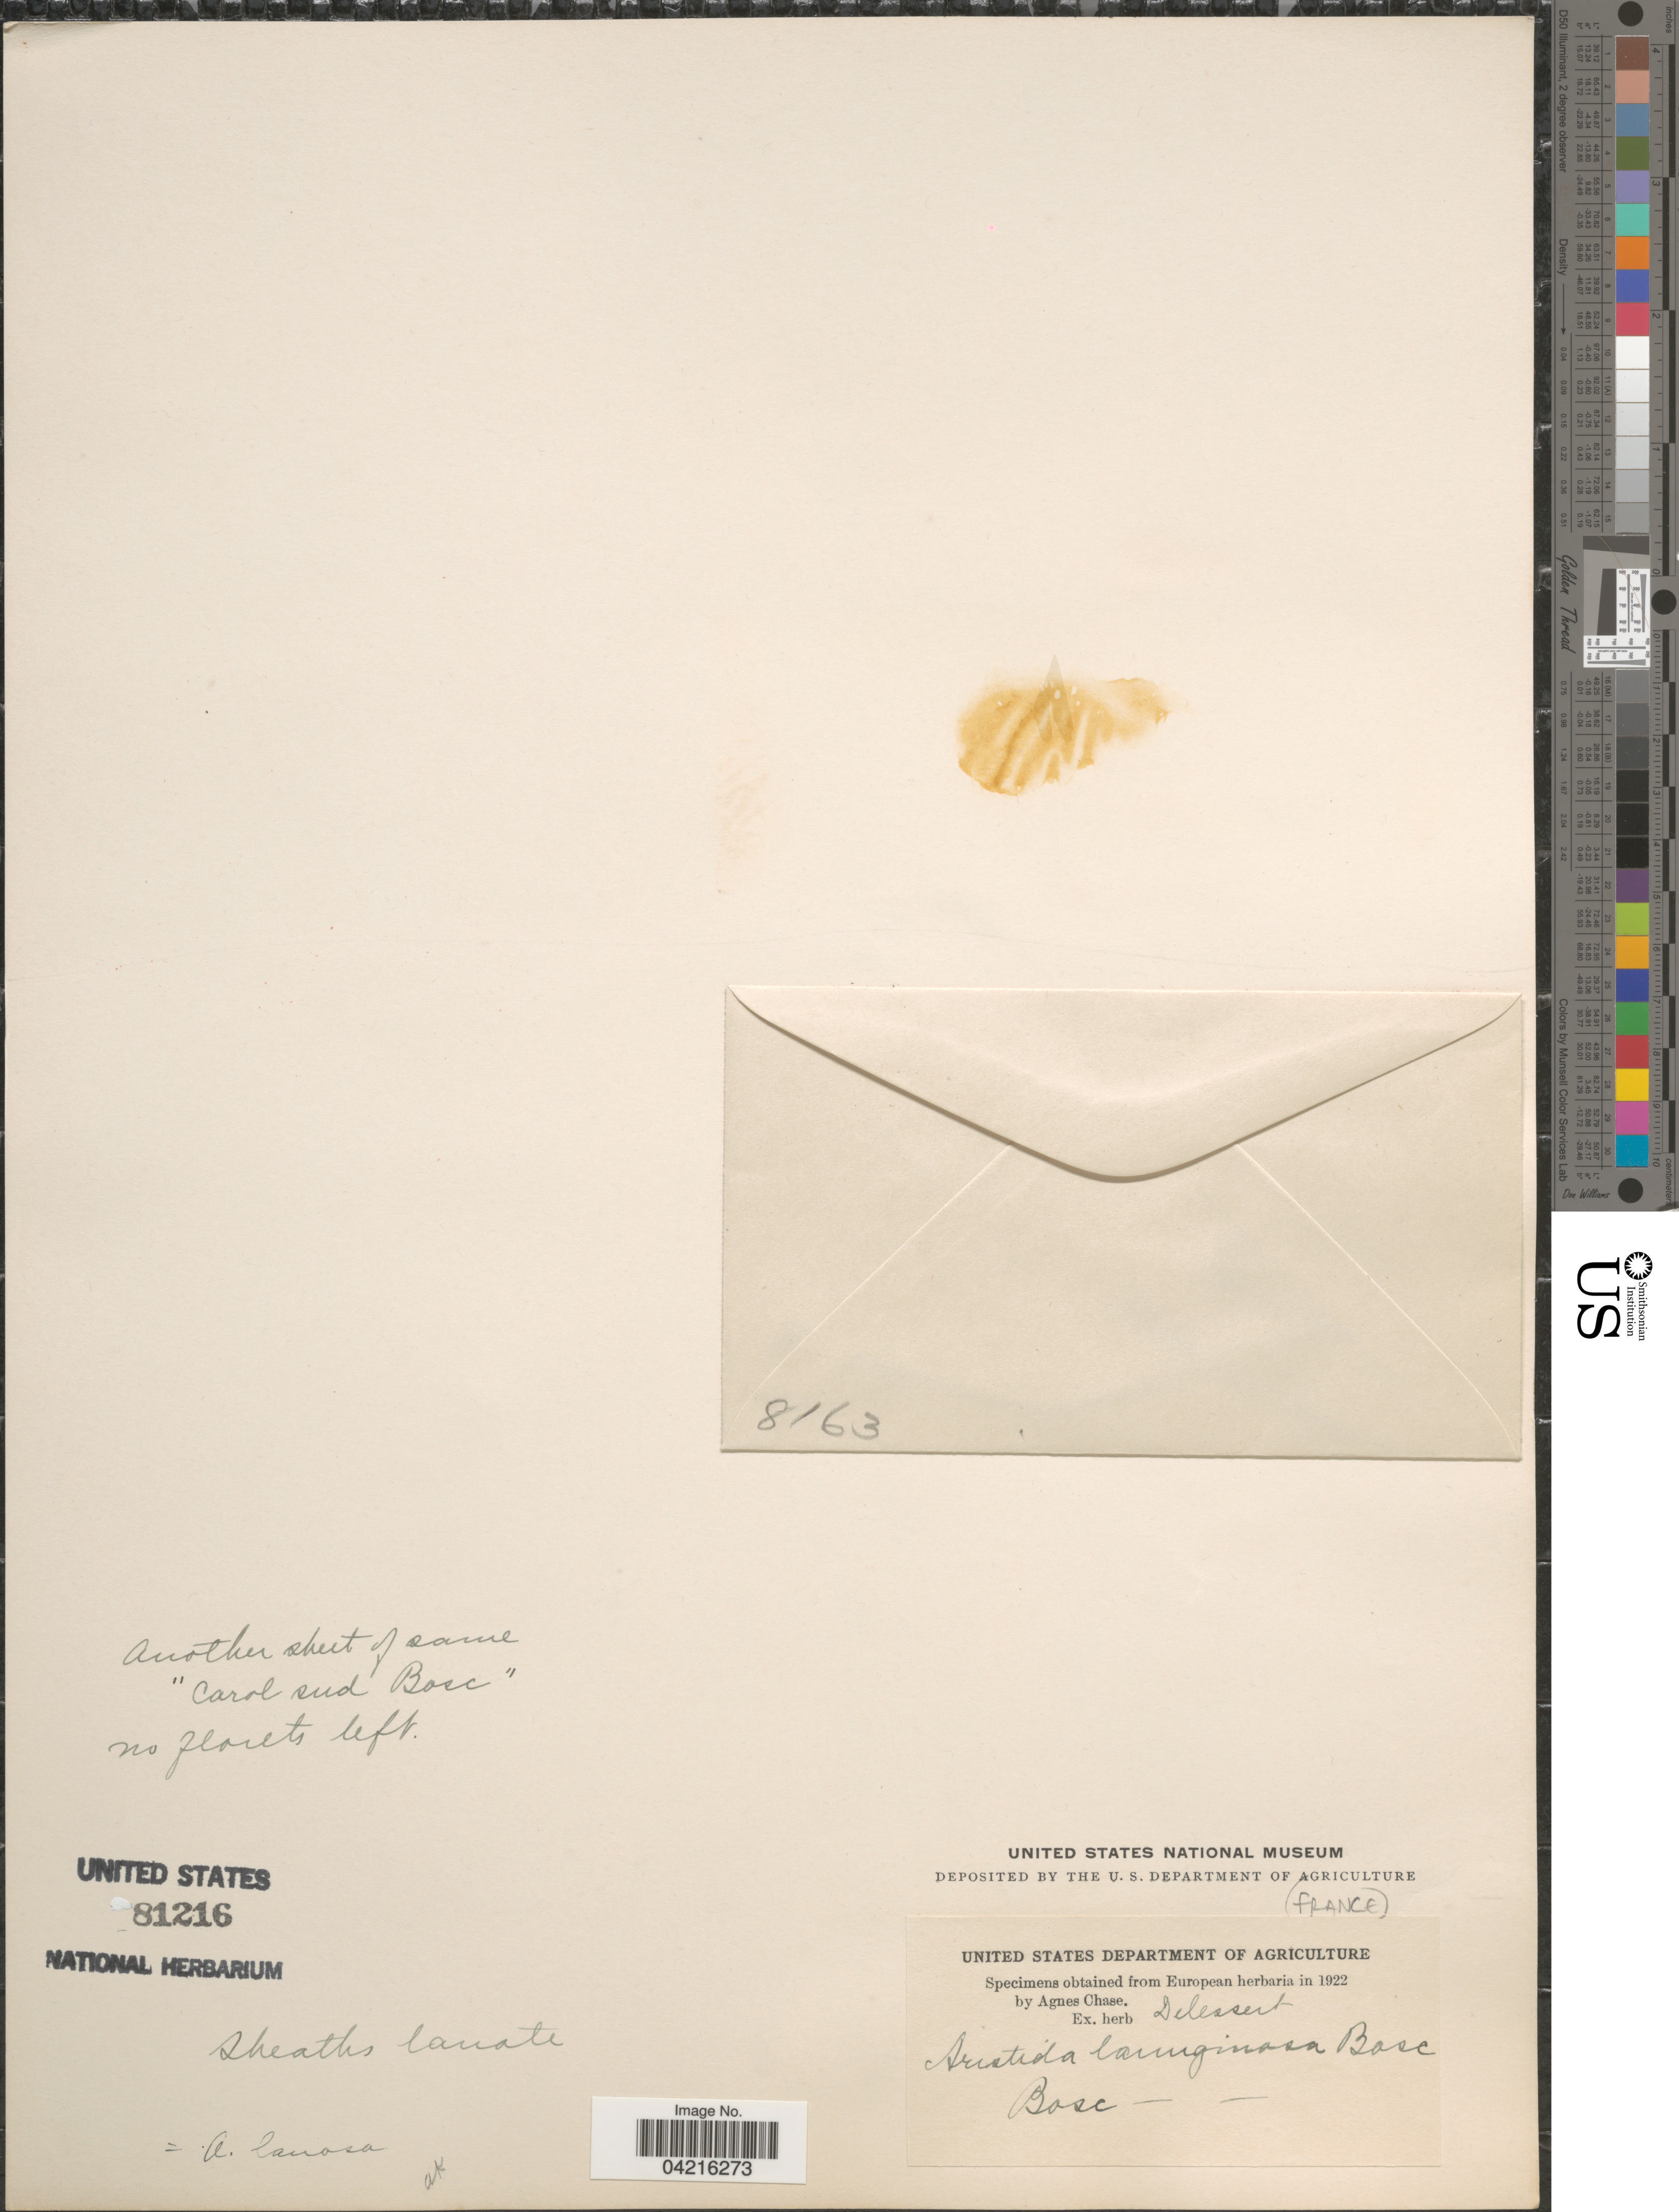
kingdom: Plantae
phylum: Tracheophyta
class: Liliopsida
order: Poales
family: Poaceae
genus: Aristida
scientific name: Aristida lanosa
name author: Muhl.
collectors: Bose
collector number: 8163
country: France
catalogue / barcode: US 81216